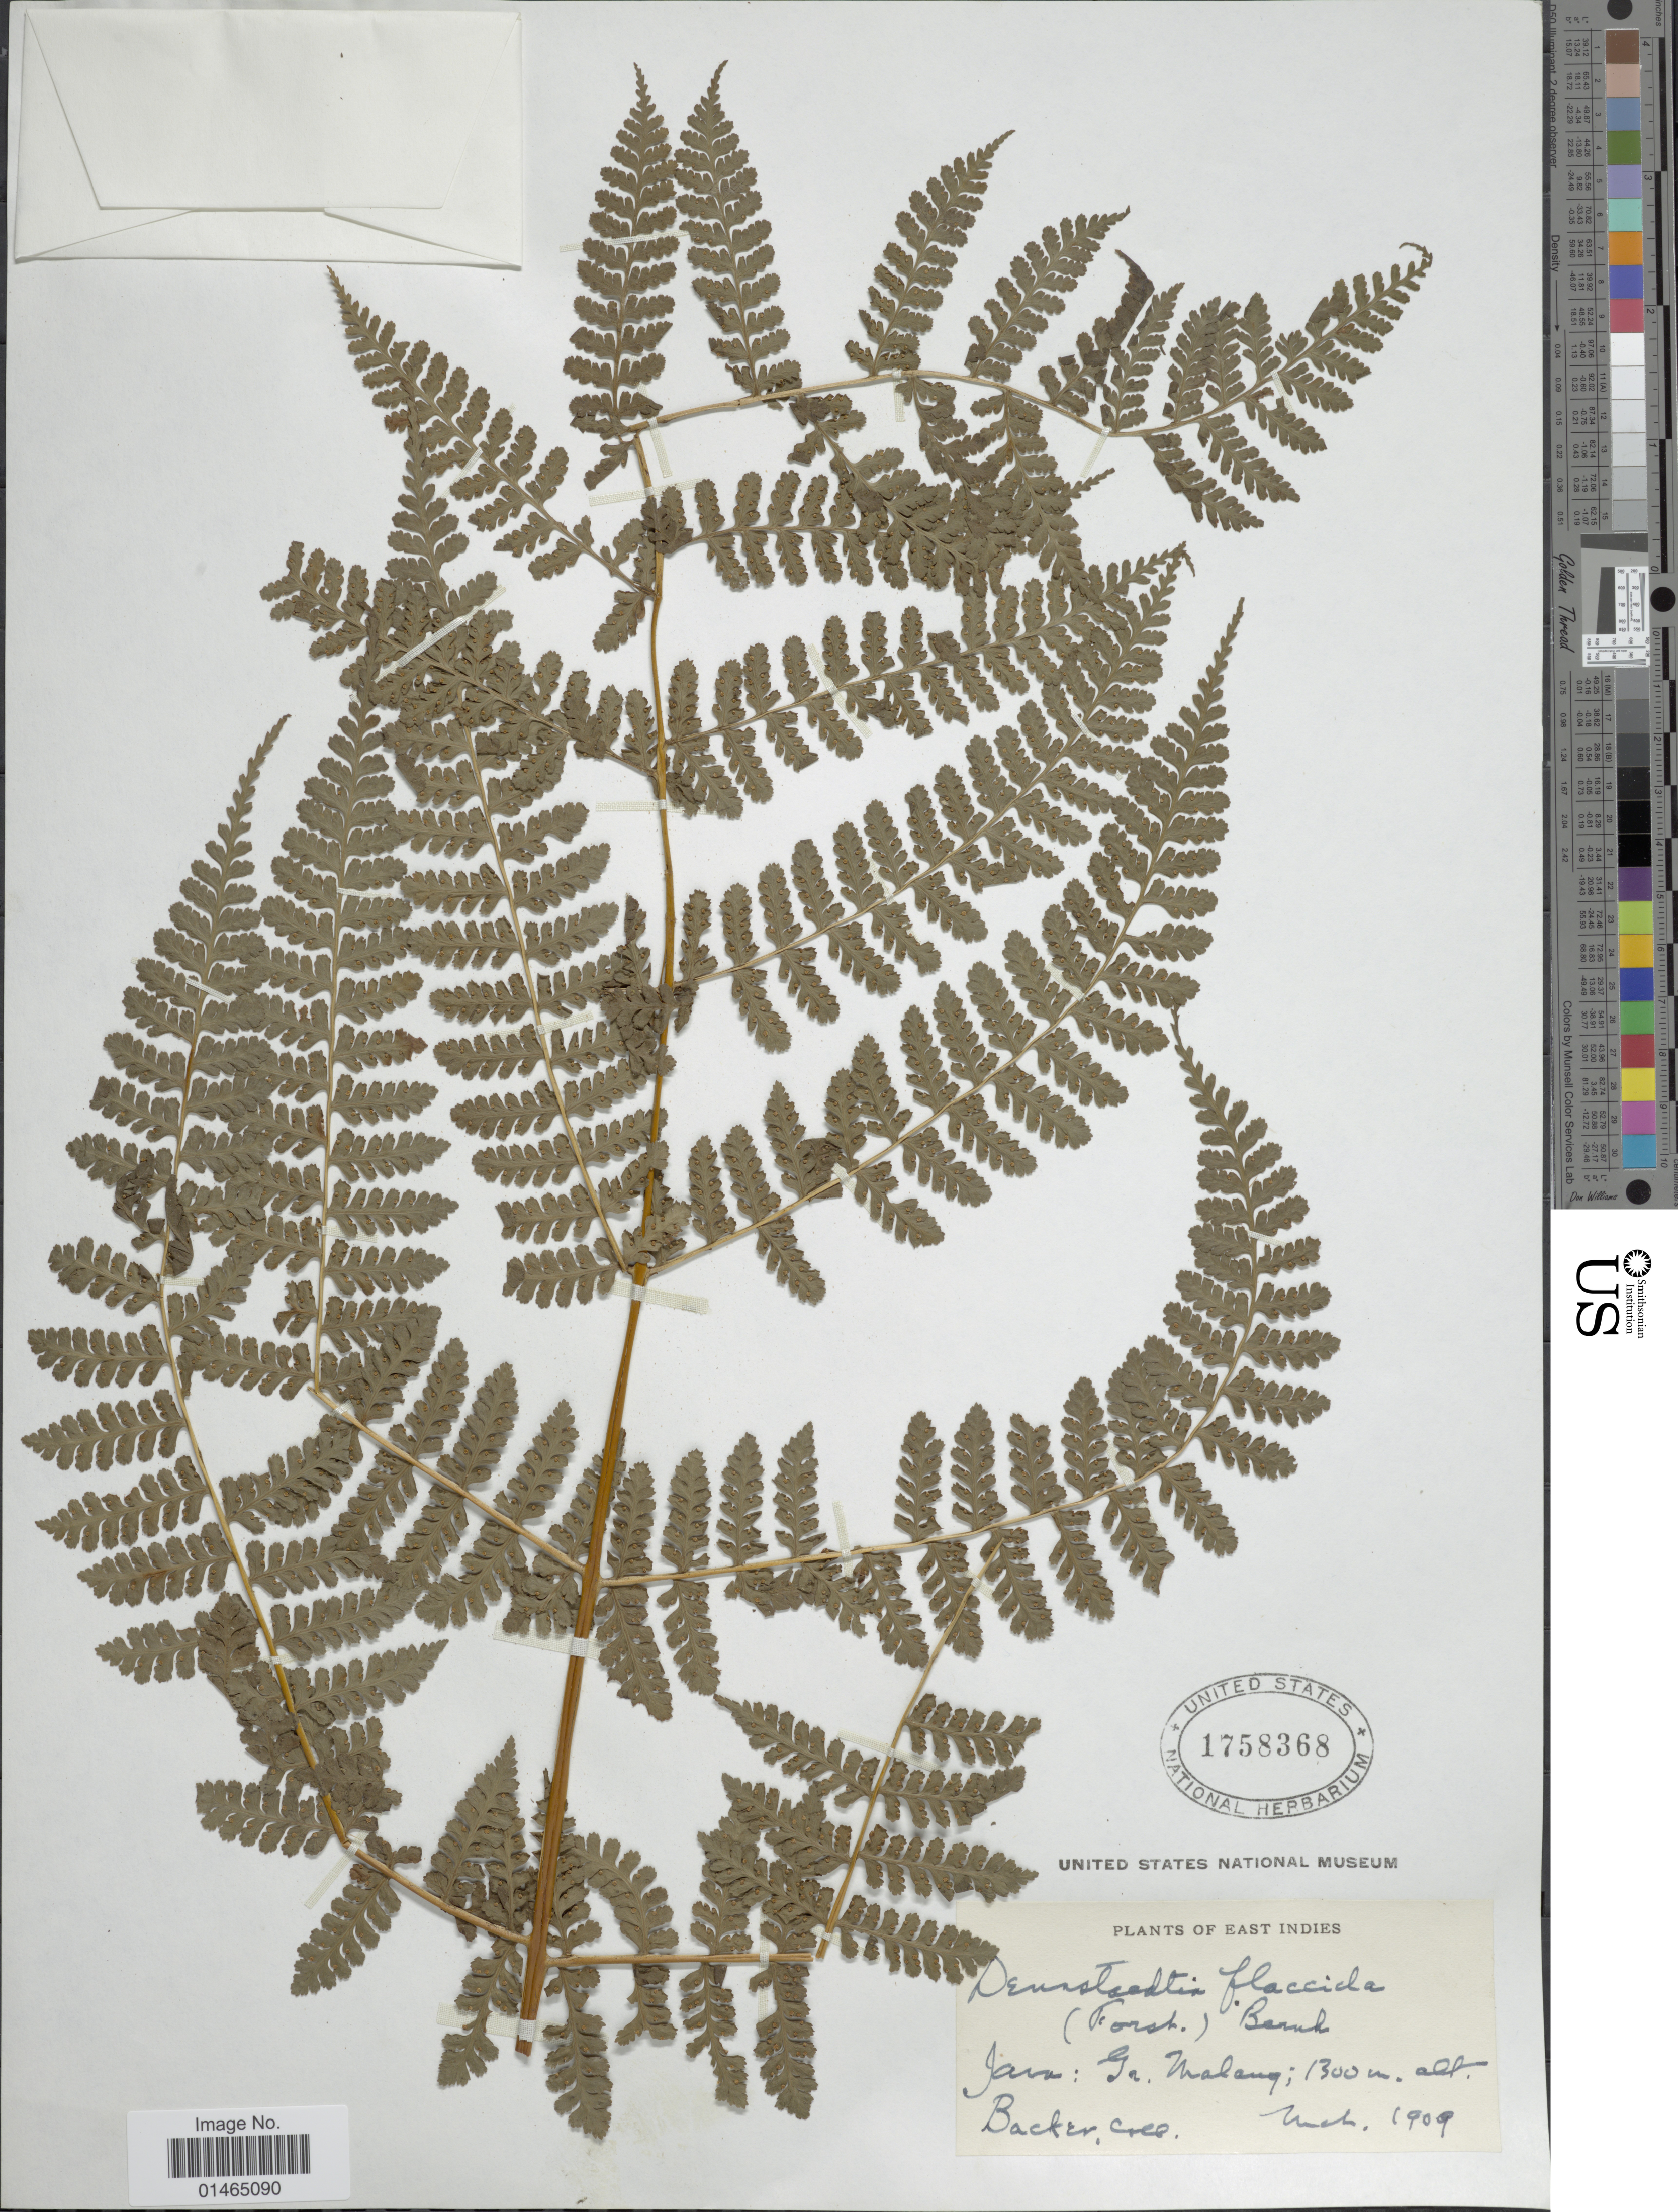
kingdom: Plantae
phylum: Tracheophyta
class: Polypodiopsida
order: Polypodiales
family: Dennstaedtiaceae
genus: Dennstaedtia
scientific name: Dennstaedtia flaccida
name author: (G. Forst.) Bernh.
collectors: C. A. Backer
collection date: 1909-03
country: Indonesia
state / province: Java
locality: Gr. Malang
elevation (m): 1300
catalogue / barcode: US 1758368